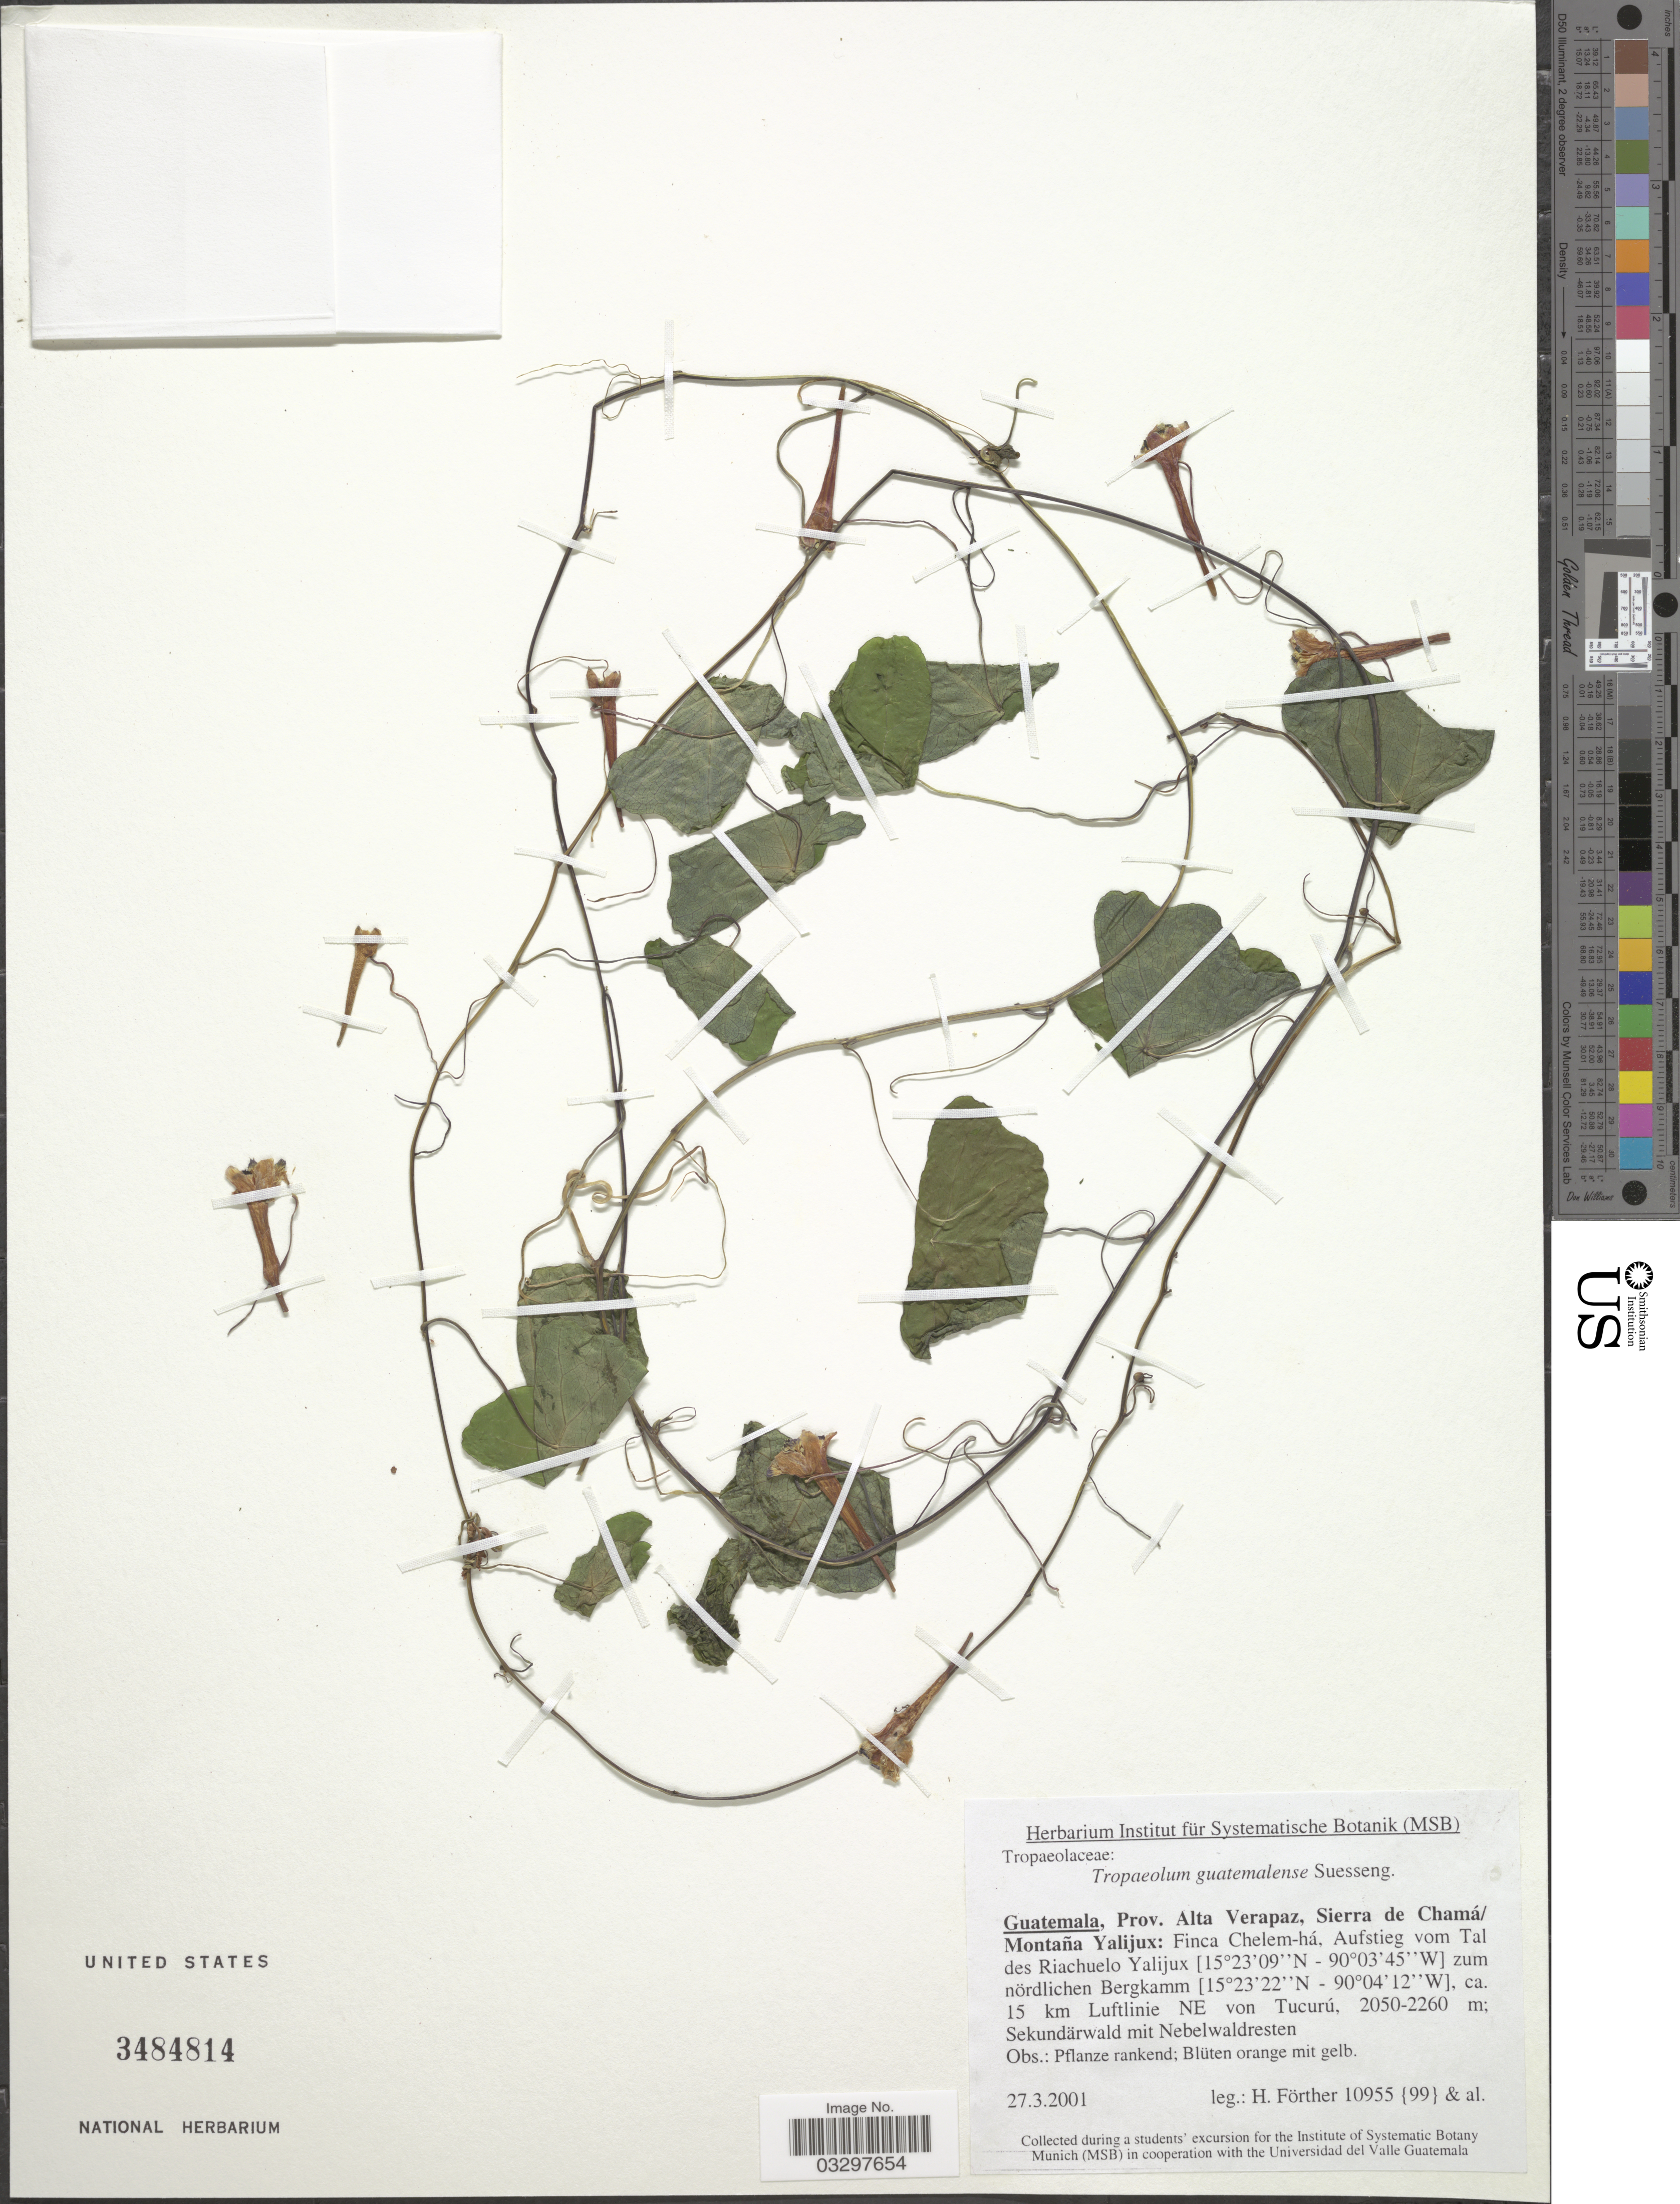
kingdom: Plantae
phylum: Tracheophyta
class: Magnoliopsida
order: Brassicales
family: Tropaeolaceae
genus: Tropaeolum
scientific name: Tropaeolum guatemalense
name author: Suess.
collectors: H. Förther & et al.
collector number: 10955 {99}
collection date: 2001-03-27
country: Guatemala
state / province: Alta Verapaz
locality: Prov. Alta Verapaz, Sierra de Chamá/Montaña Yalijux: Finca Chelem-há, Aufstieg vom Tal des Riachuelo Yalijux zum nördlichen Bergkamm, ca. 15 km Luftlinie NE von Tucurú.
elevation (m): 2050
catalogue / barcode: US 3484814